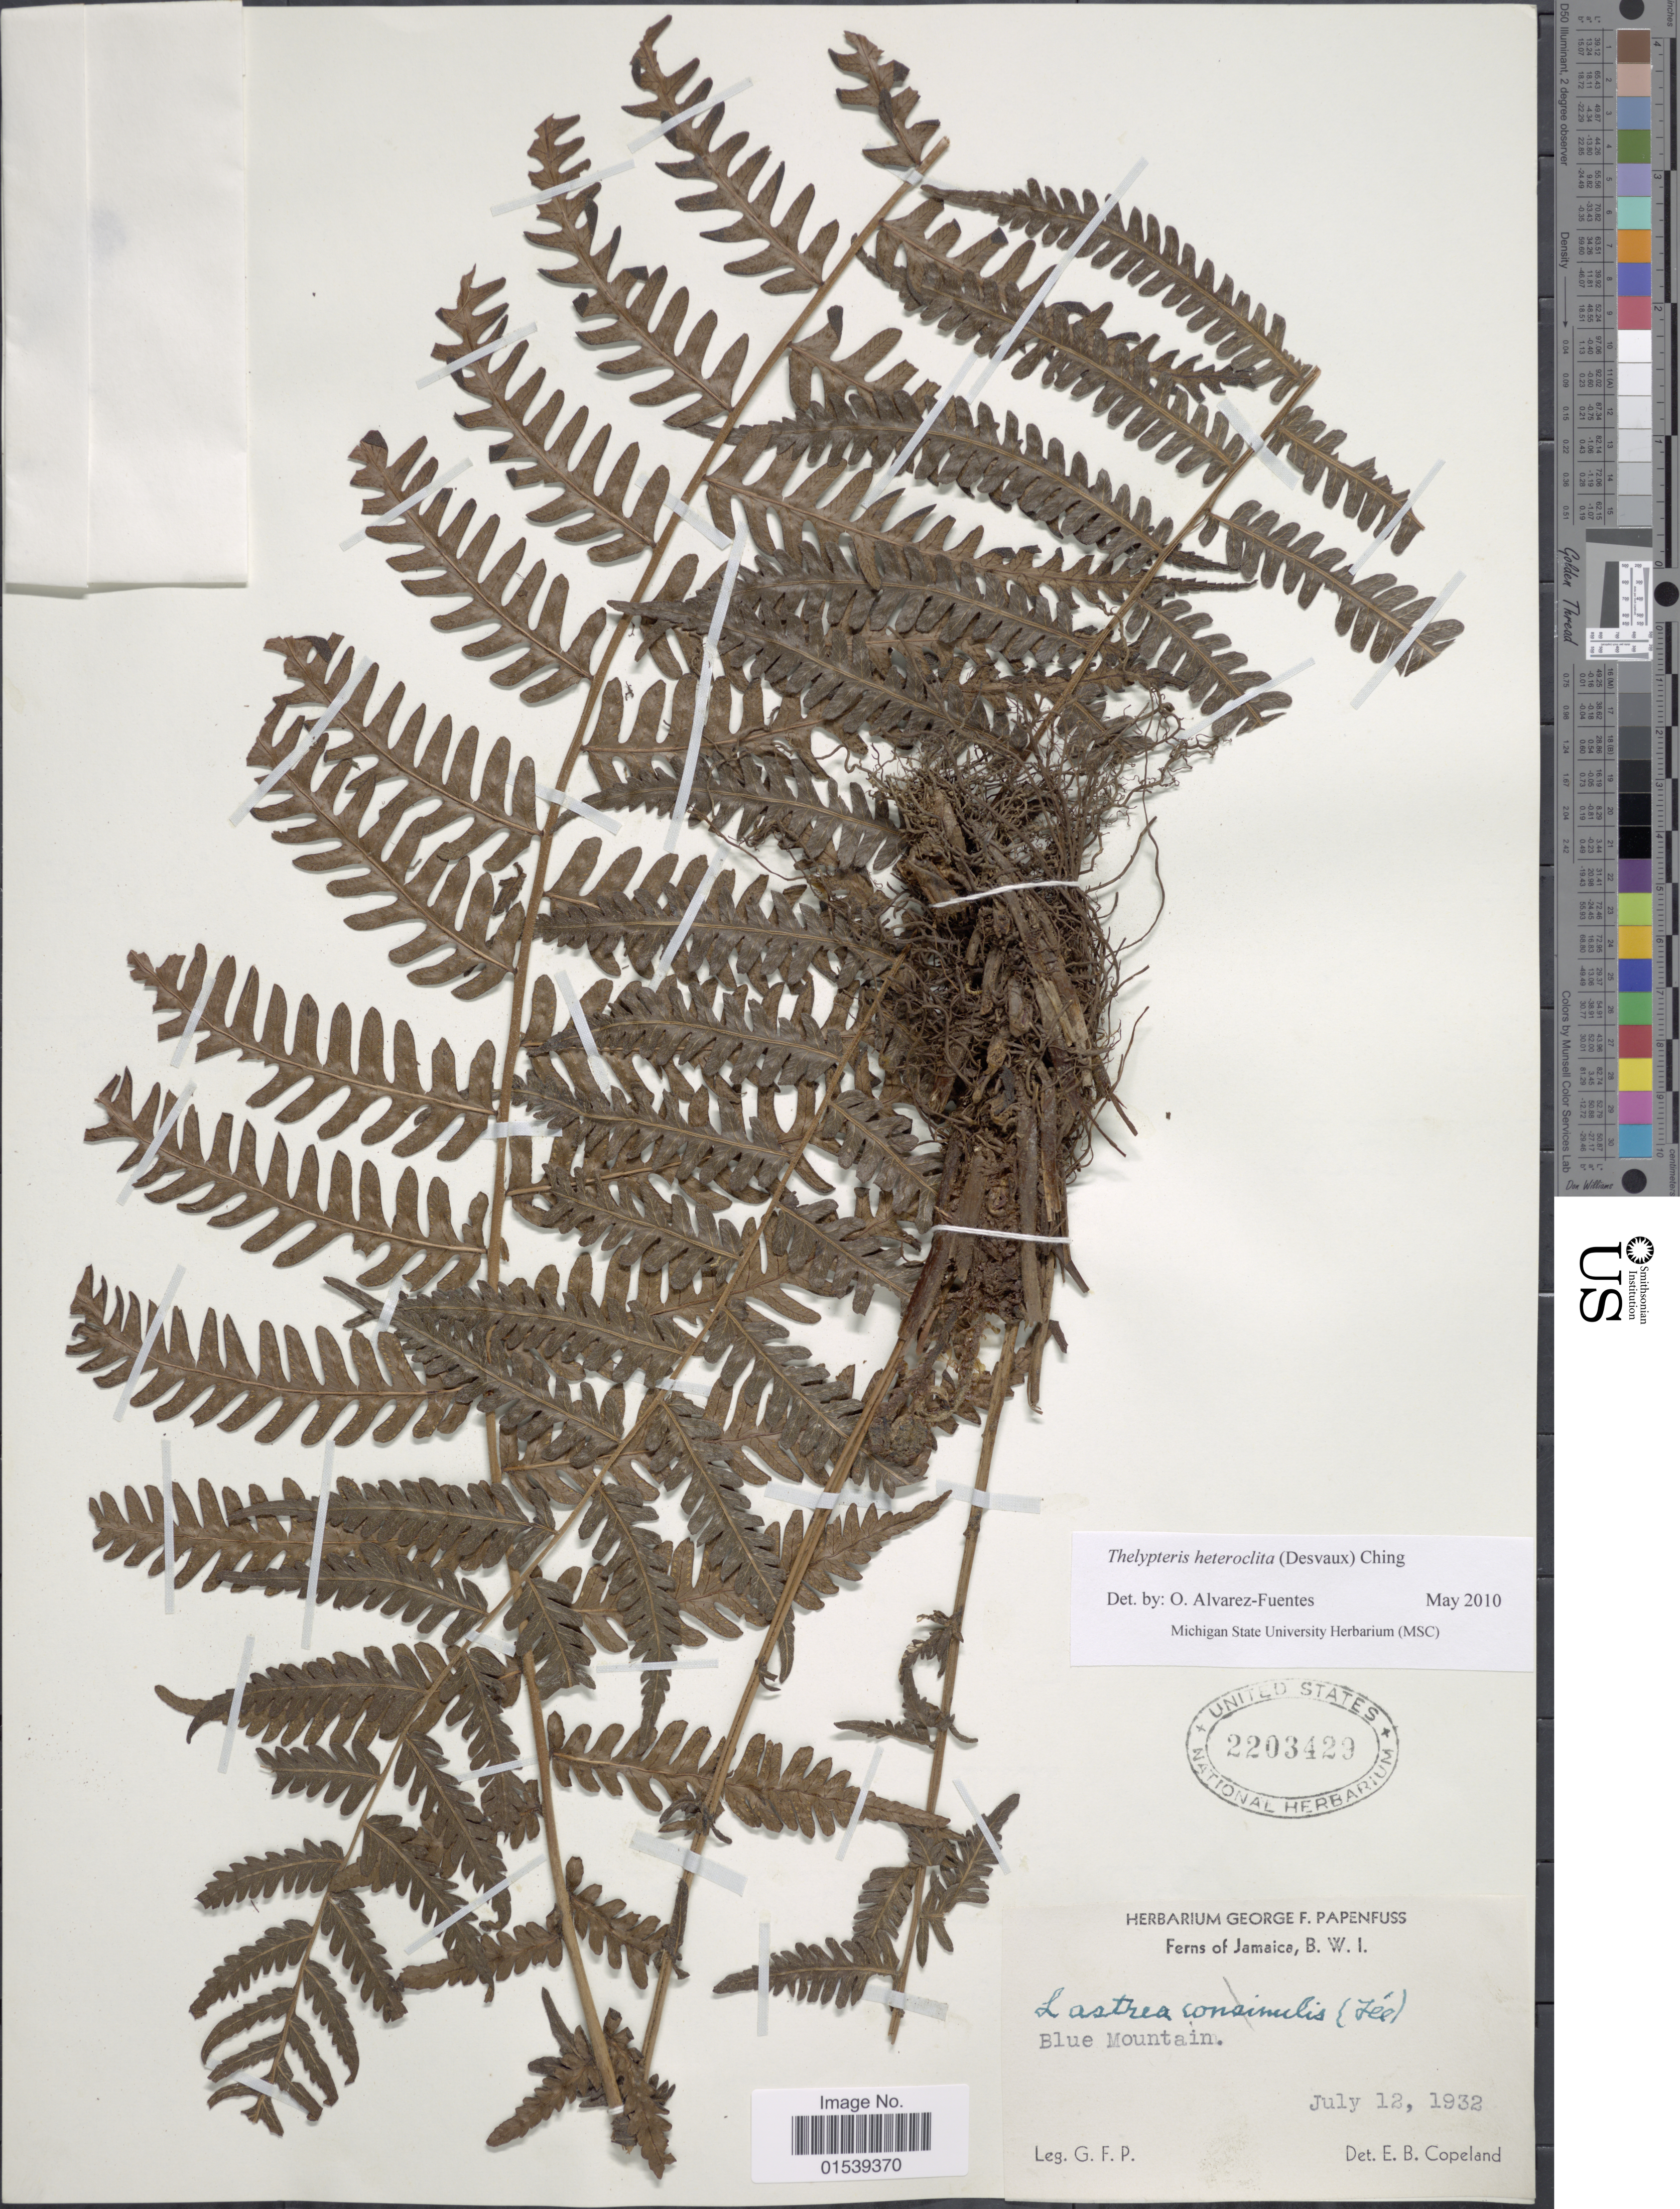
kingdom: Plantae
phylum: Tracheophyta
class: Polypodiopsida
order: Polypodiales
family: Thelypteridaceae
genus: Amauropelta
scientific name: Amauropelta heteroclita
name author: (Desv.) Pic. Serm.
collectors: G. Papenfuss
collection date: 1932-07-12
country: Jamaica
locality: Jamaica, B.W.I., Blue Mountain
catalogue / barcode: US 2203429